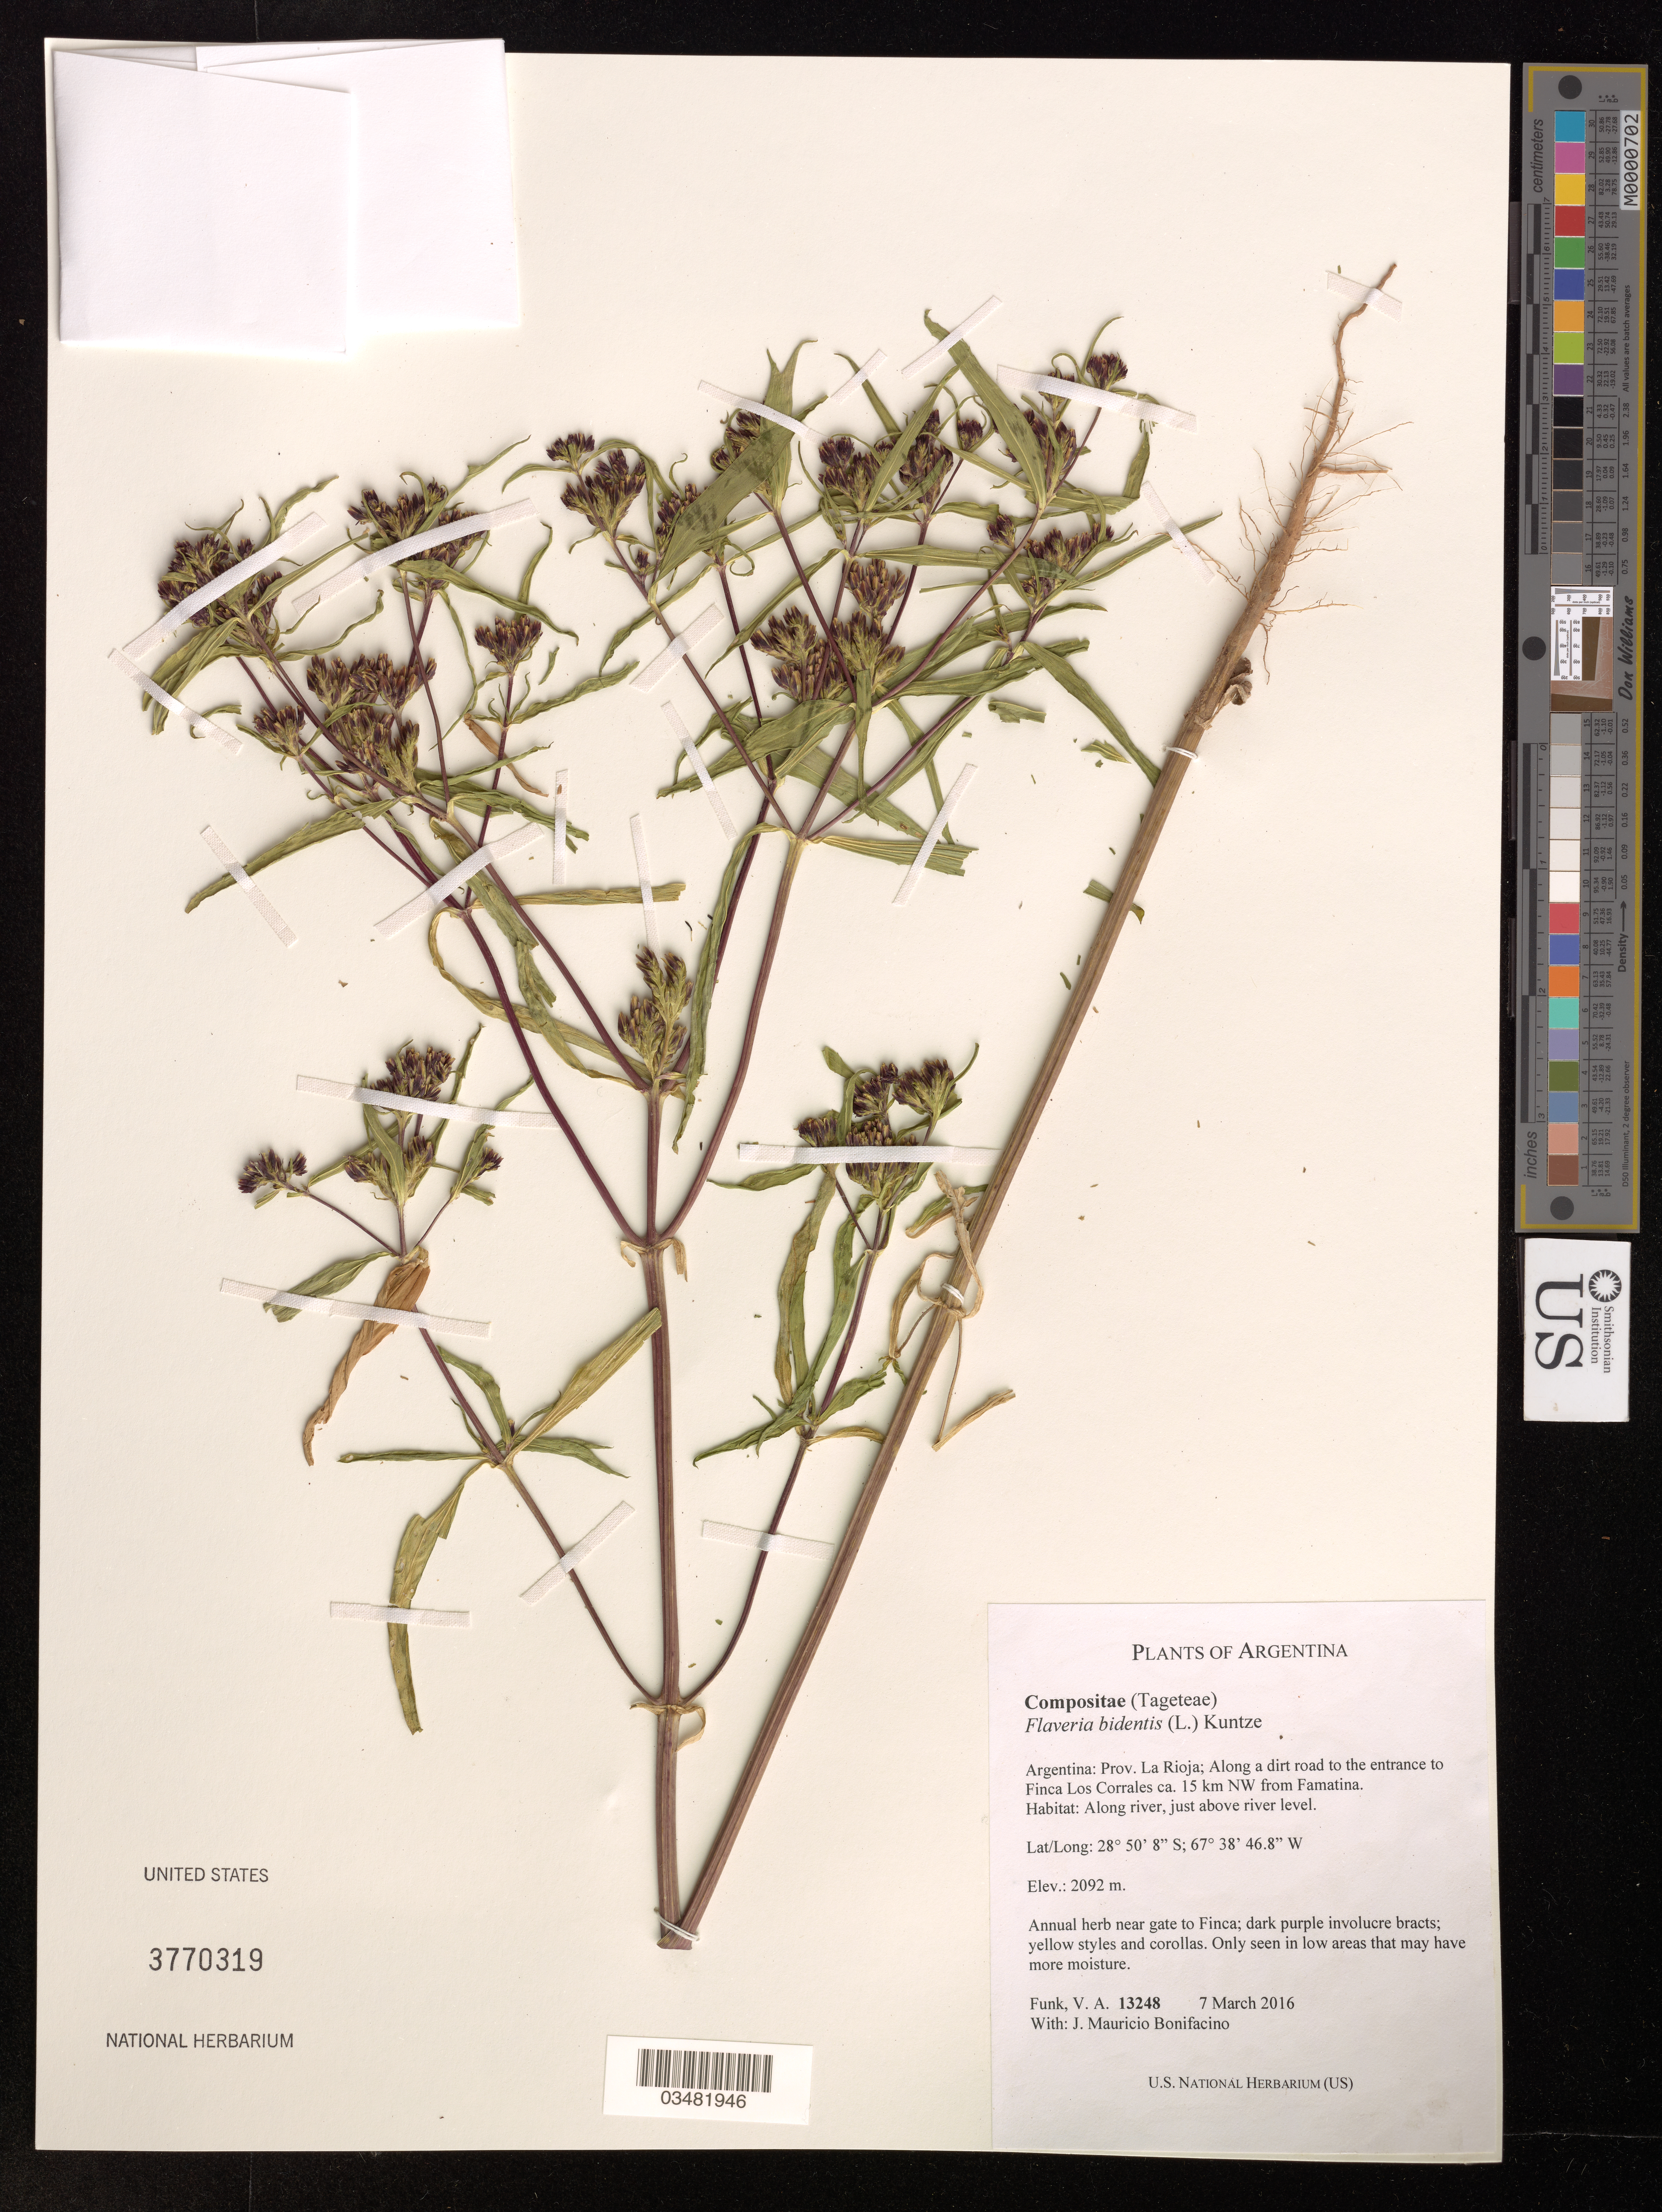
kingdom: Plantae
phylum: Tracheophyta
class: Magnoliopsida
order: Asterales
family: Asteraceae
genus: Flaveria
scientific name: Flaveria bidentis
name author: (L.) Kuntze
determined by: Funk, Vicki A., (BOT), Smithsonian Institution - National Museum of Natural History (UNITED STATES)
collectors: V. Funk & M. Bonifacino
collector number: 13248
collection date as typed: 7 March 2016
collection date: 2016-03-07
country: Argentina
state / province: La Rioja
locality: Along a dirt road to the entrance to Finca Los Corrales ca. 15 km NW from Famatina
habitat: Along river, just above river level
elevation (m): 2092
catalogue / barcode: US 3770319